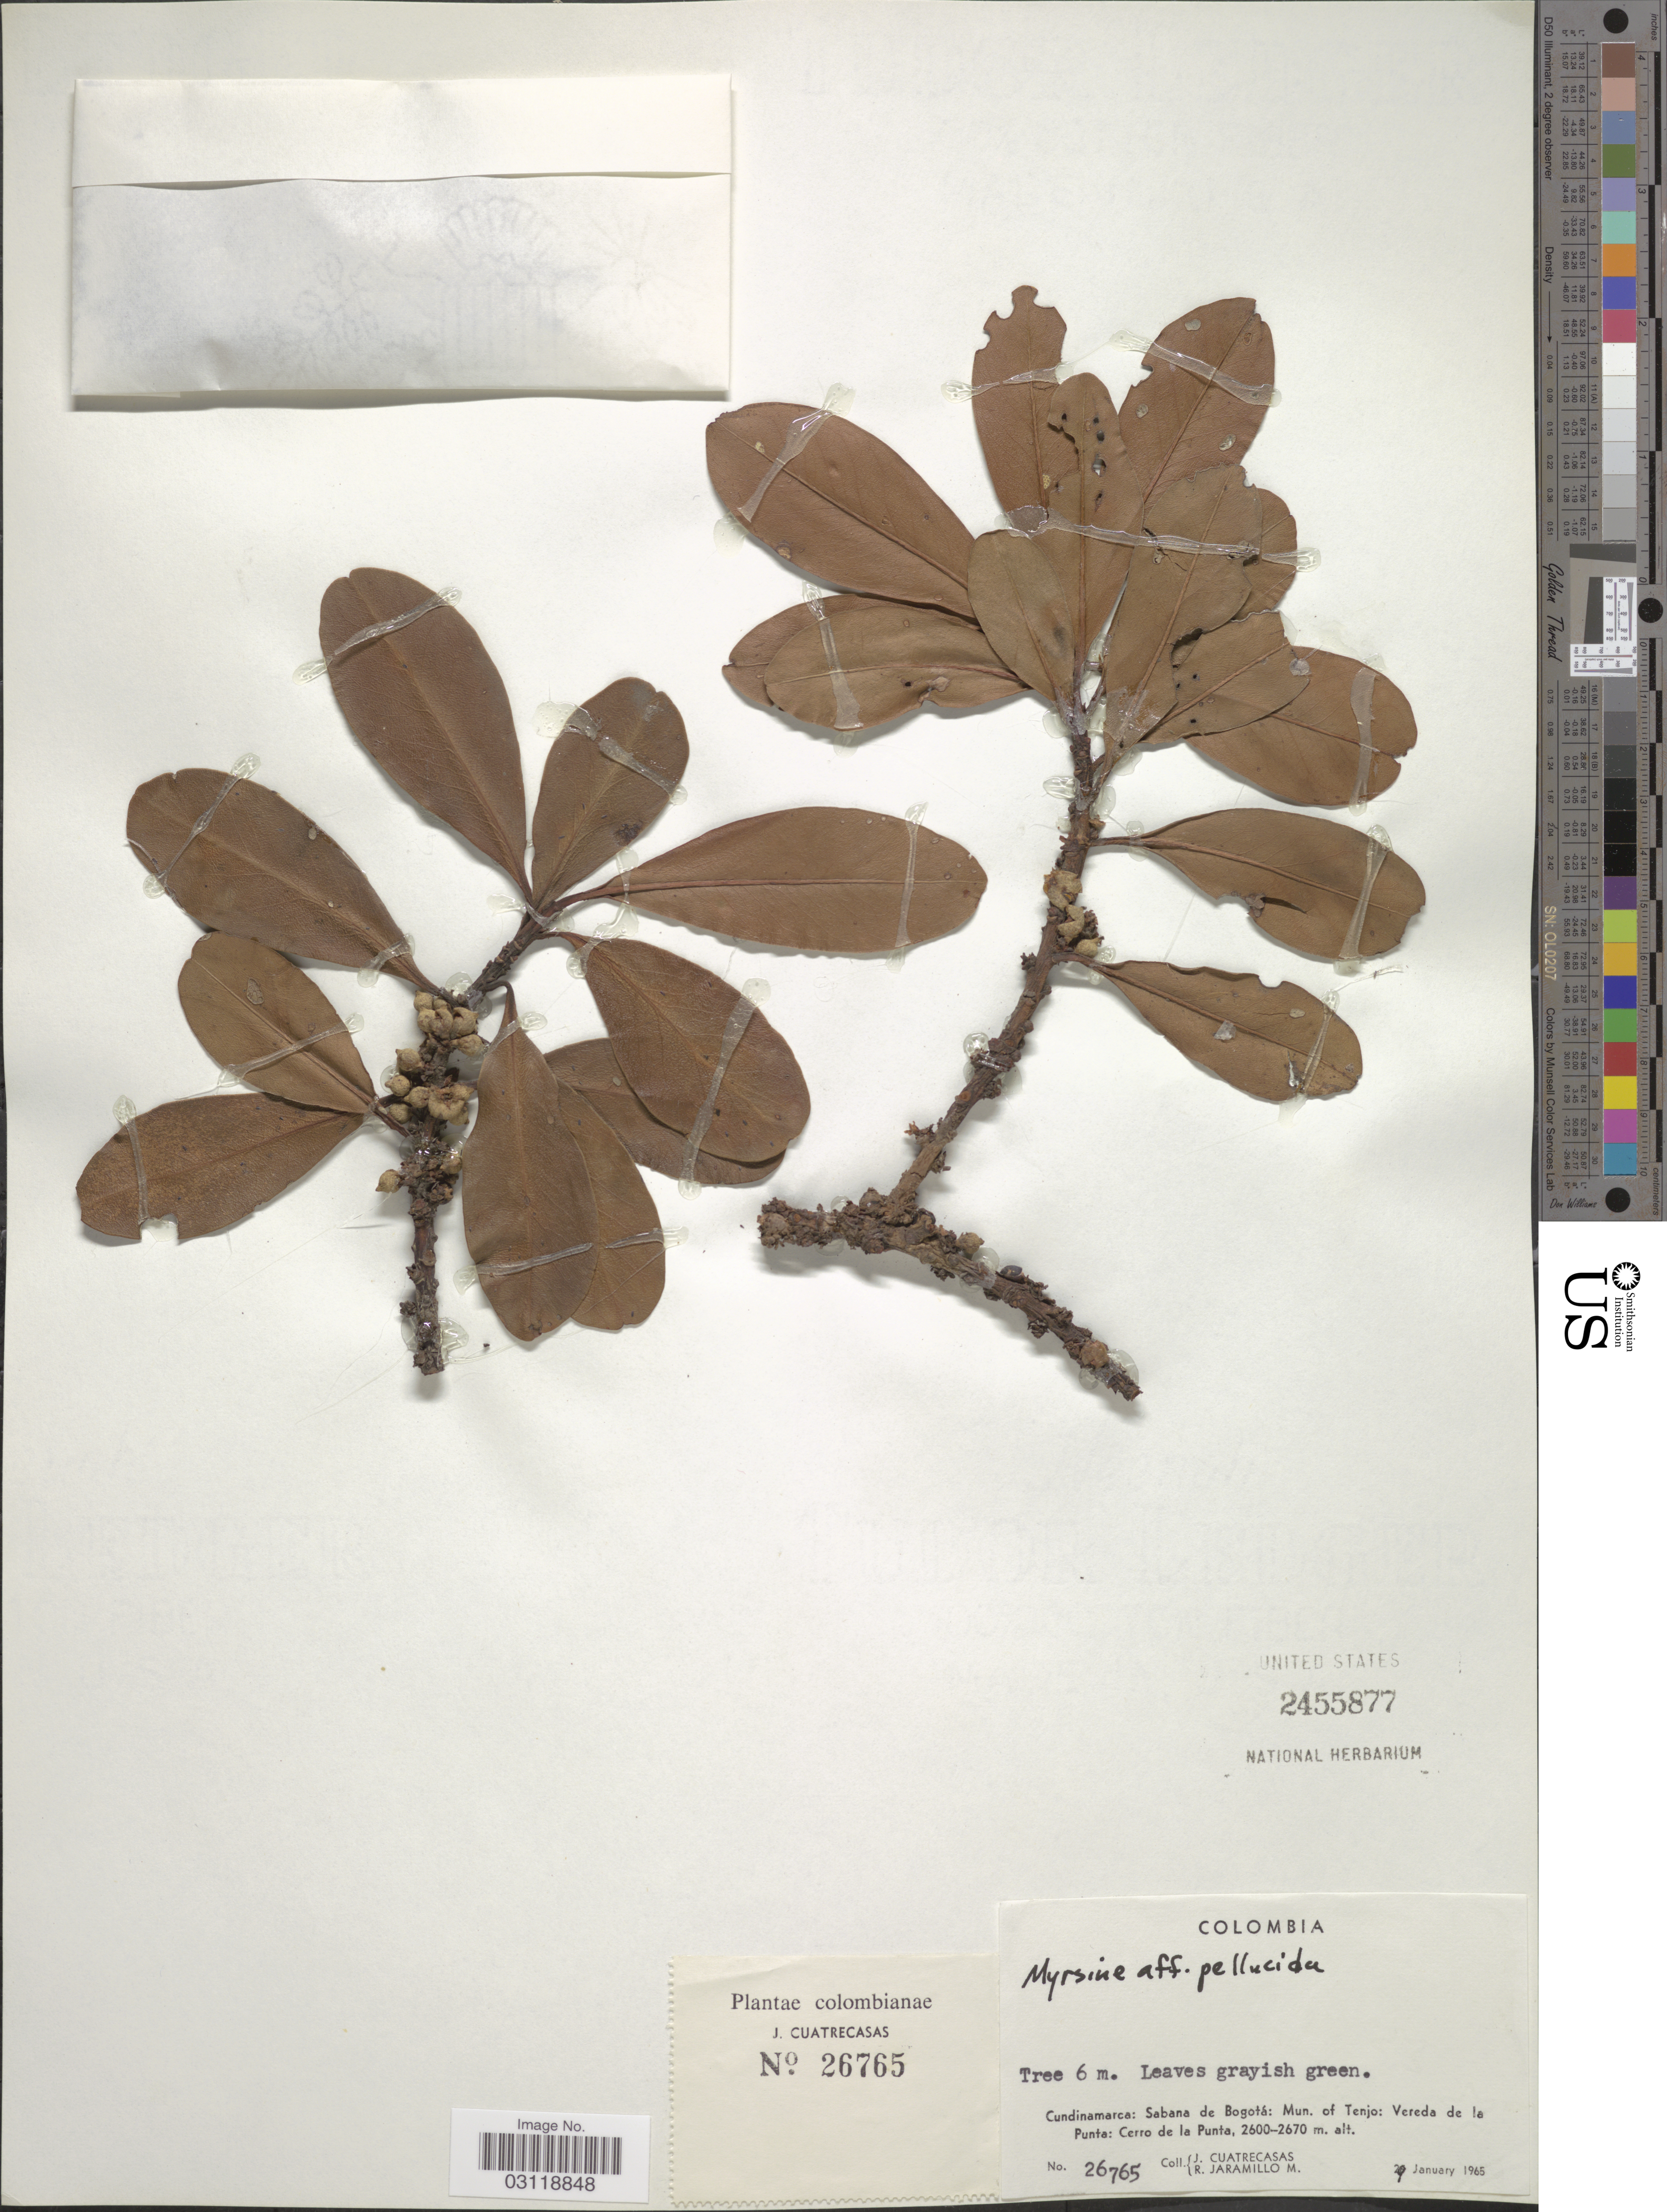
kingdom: Plantae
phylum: Tracheophyta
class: Magnoliopsida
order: Ericales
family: Primulaceae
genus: Rapanea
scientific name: Rapanea sp.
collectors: J. Cuatrecasas & R. Jaramillo M.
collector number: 26765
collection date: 1965-01-29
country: Colombia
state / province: Cundinamarca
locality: Sabana de Bogotá: Mun. of Tenjo: Vereda de la Punta: Cerro de la Punta.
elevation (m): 2600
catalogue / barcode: US 2455877